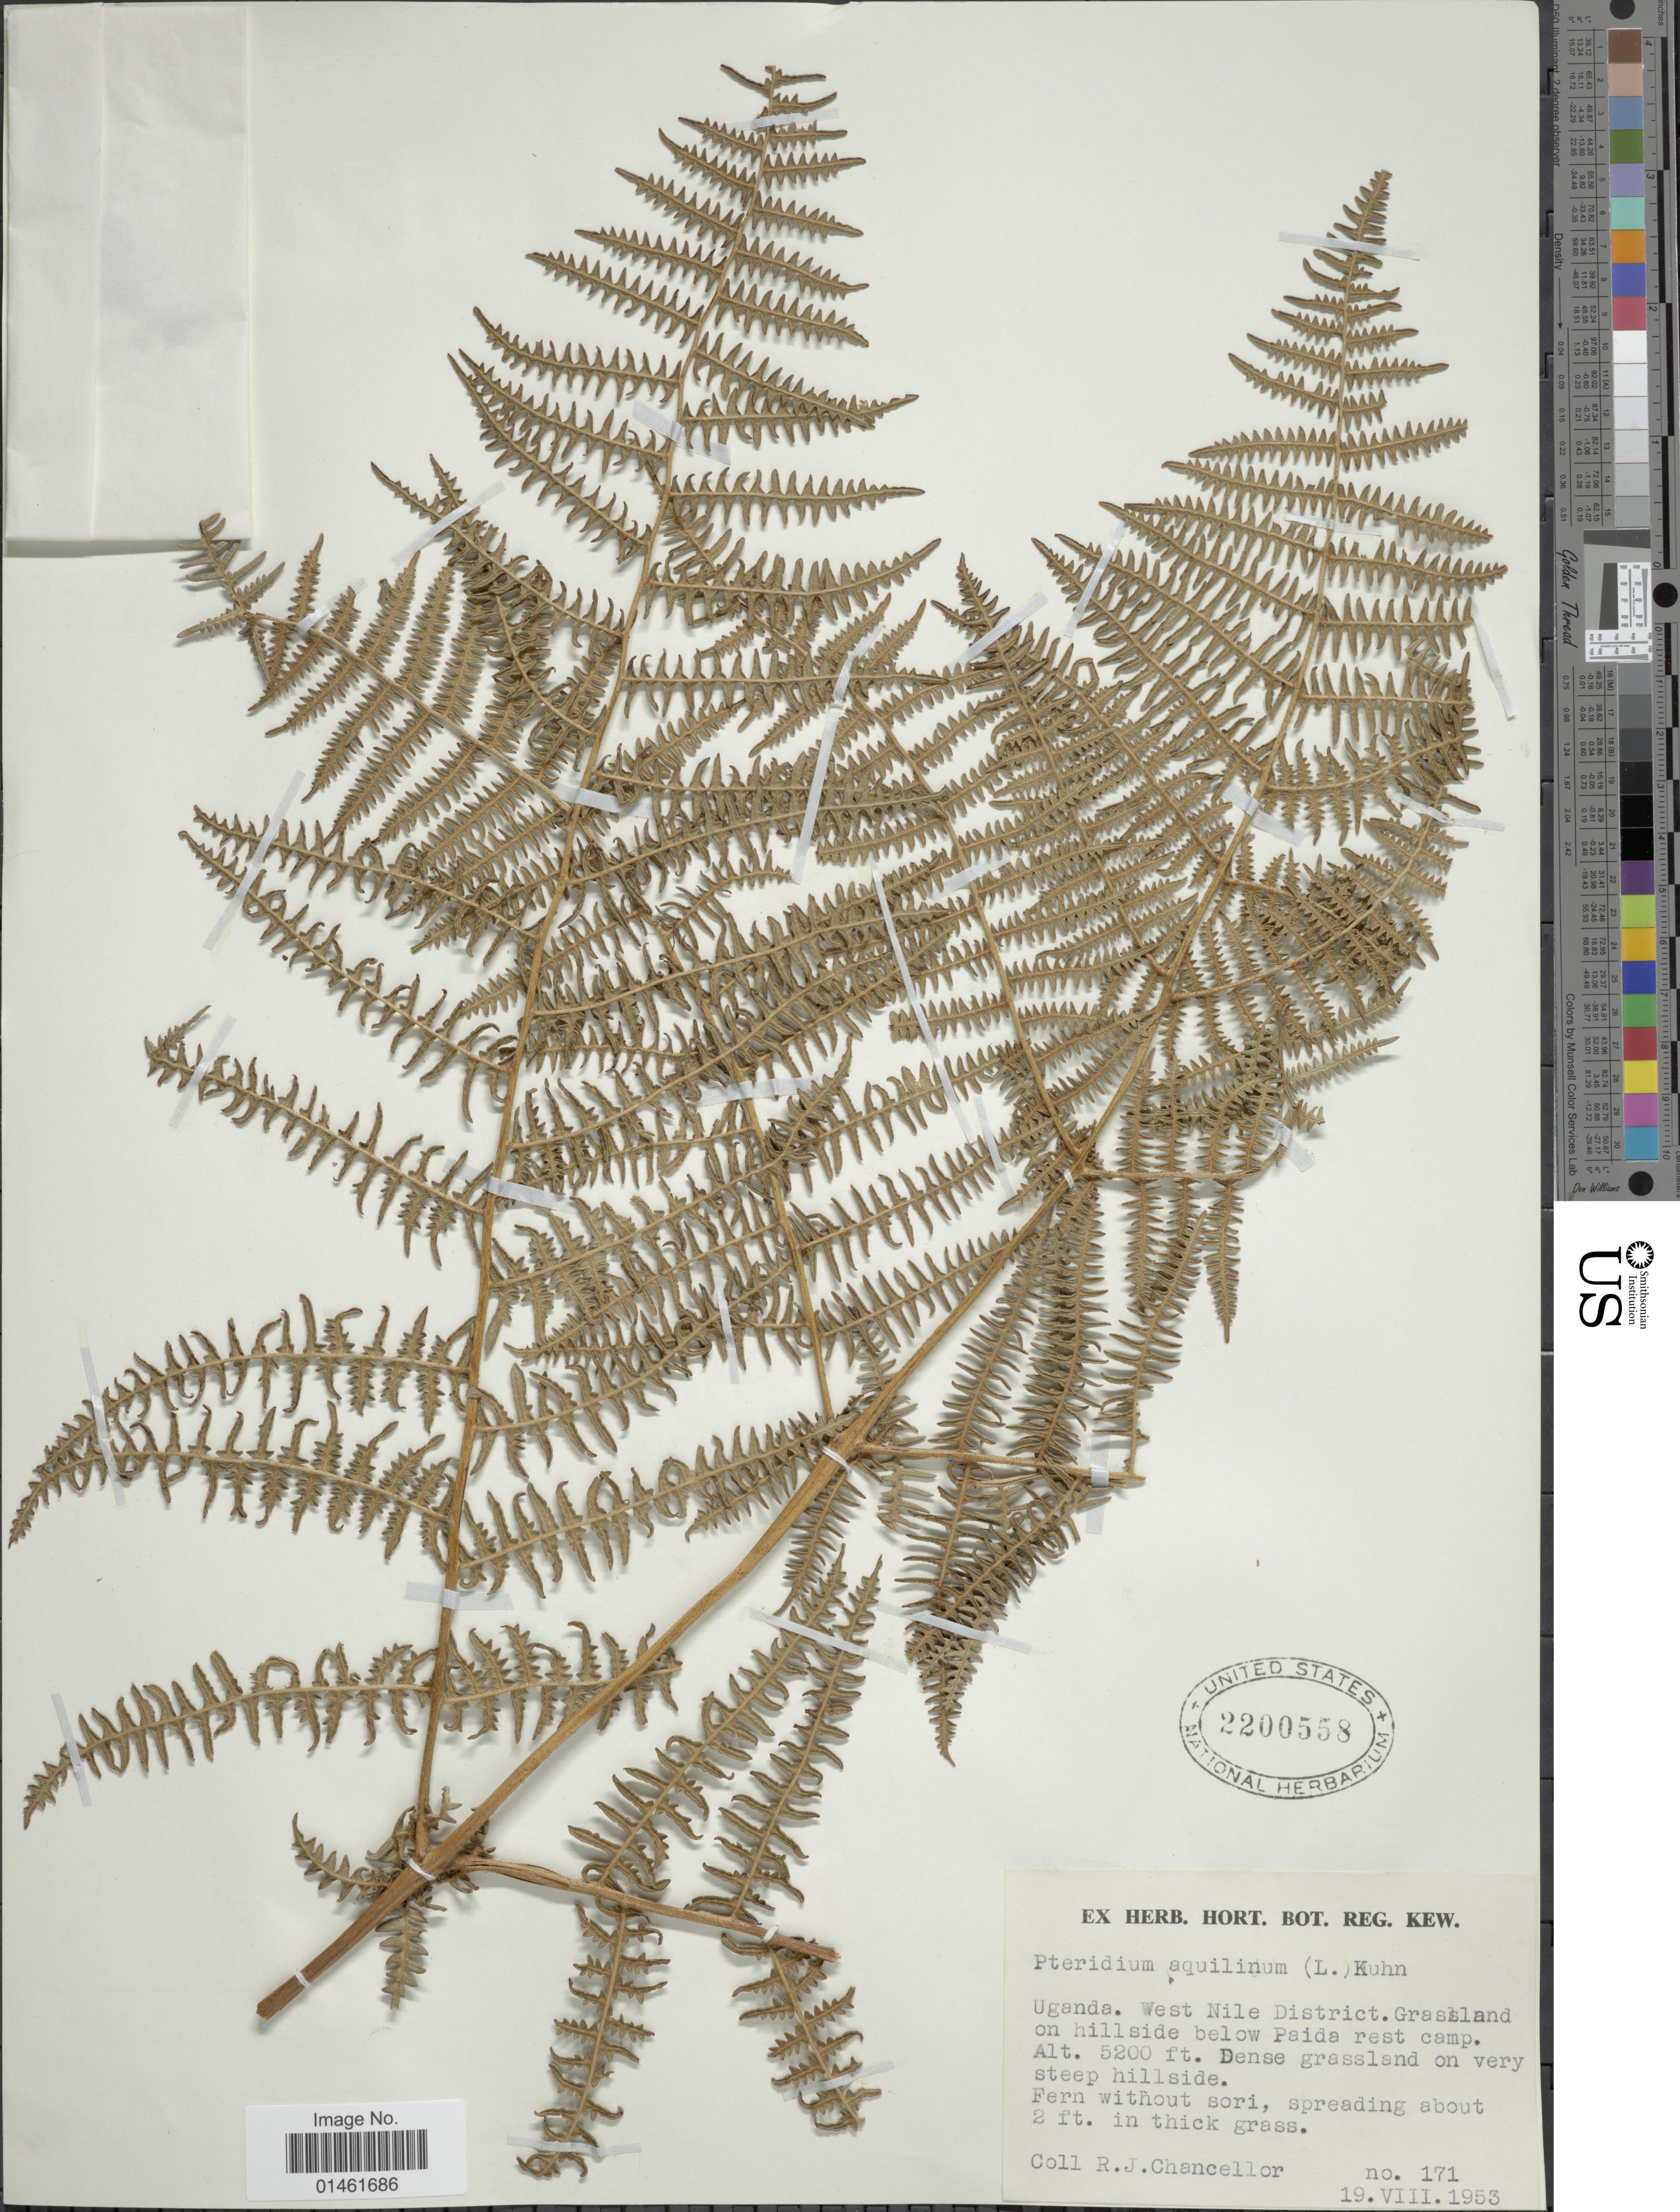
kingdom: Plantae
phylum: Tracheophyta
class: Polypodiopsida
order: Polypodiales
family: Dennstaedtiaceae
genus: Pteridium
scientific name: Pteridium aquilinum var. typicum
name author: R.M. Tryon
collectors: R. Chancellor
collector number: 171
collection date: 1953-08-19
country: Uganda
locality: Uganda, West Nile District, Grassland on hillside below Paida rest camp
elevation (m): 1585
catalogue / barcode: US 2200558